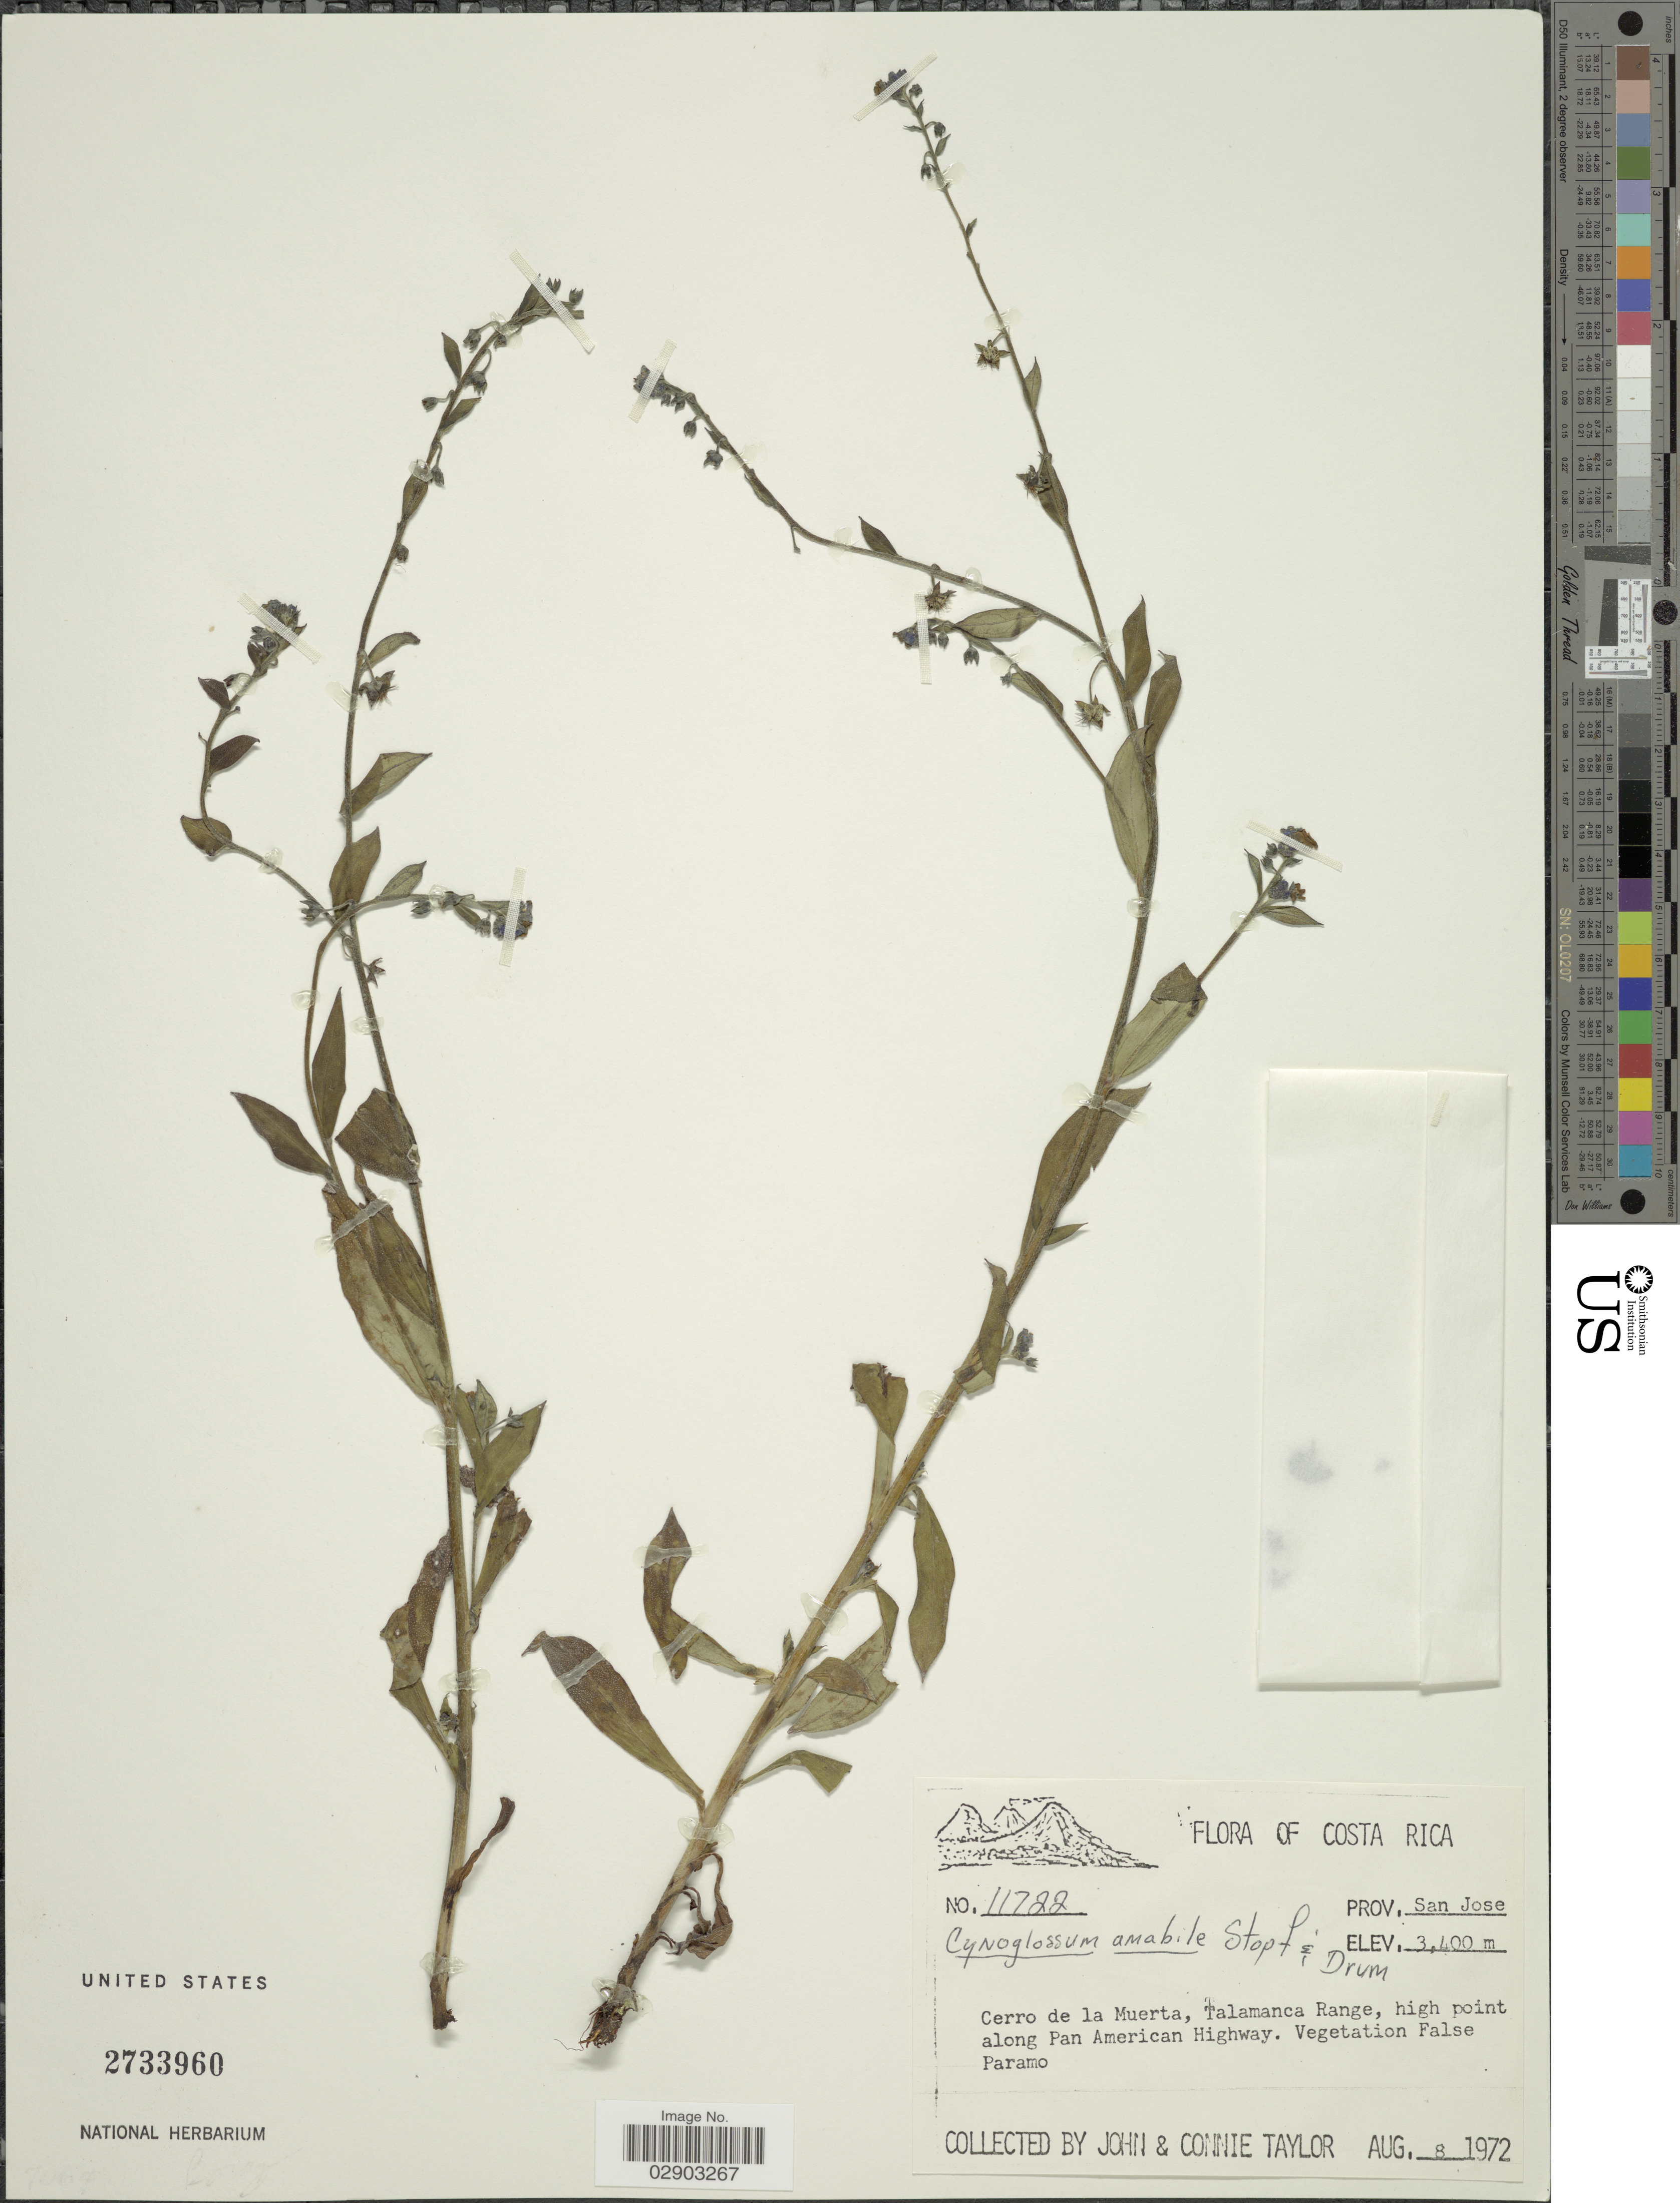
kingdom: Plantae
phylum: Tracheophyta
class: Magnoliopsida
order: Boraginales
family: Boraginaceae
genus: Cynoglossum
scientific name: Cynoglossum amabile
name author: Stapf & J.R. Drumm.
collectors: J. Taylor & C. Taylor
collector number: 11722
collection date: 1972-08-08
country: Costa Rica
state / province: San José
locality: Cerro de la Muerta, Talamanca Range, high point along Pan American Highway.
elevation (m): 3400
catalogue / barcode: US 2733960